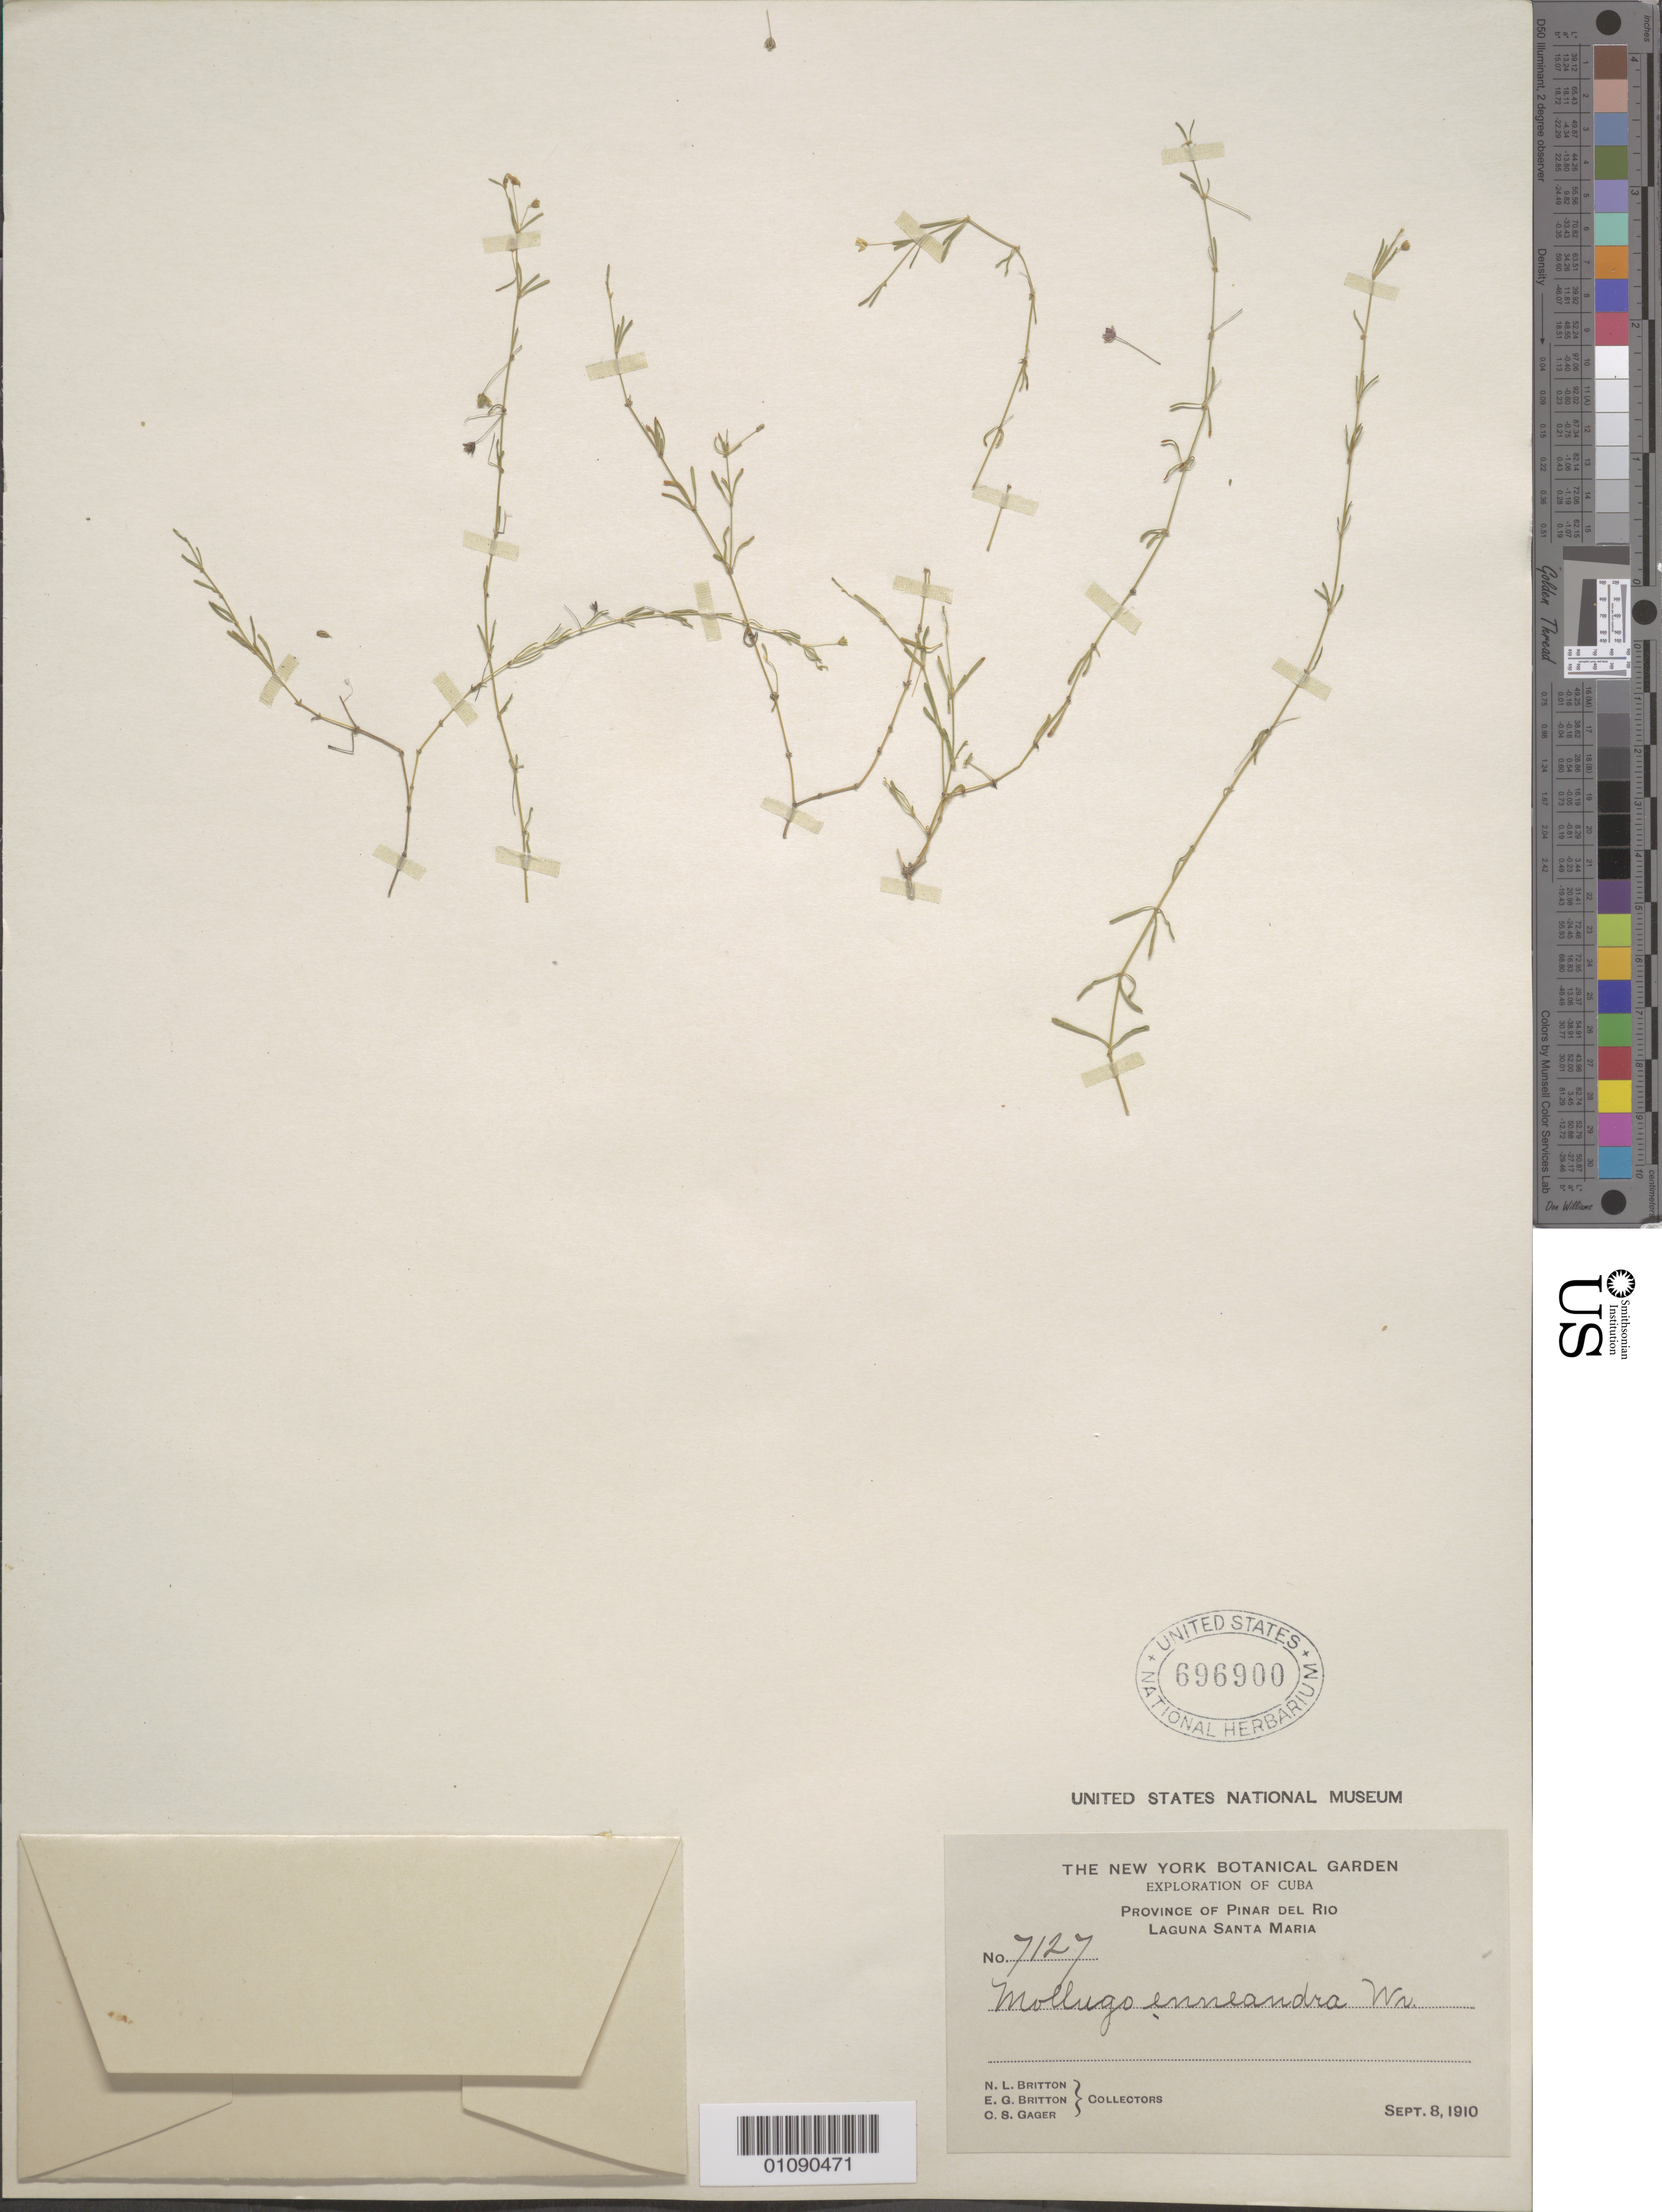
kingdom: Plantae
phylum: Tracheophyta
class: Magnoliopsida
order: Caryophyllales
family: Molluginaceae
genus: Mollugo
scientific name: Mollugo enneandra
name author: C. Wright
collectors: N. Britton, E. G. Britton & C. Gager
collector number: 7127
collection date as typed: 08 Sep 1910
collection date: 1910-09-08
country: Cuba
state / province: Pinar del Rio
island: Cuba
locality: Laguna Santa Maria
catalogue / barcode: US 696900